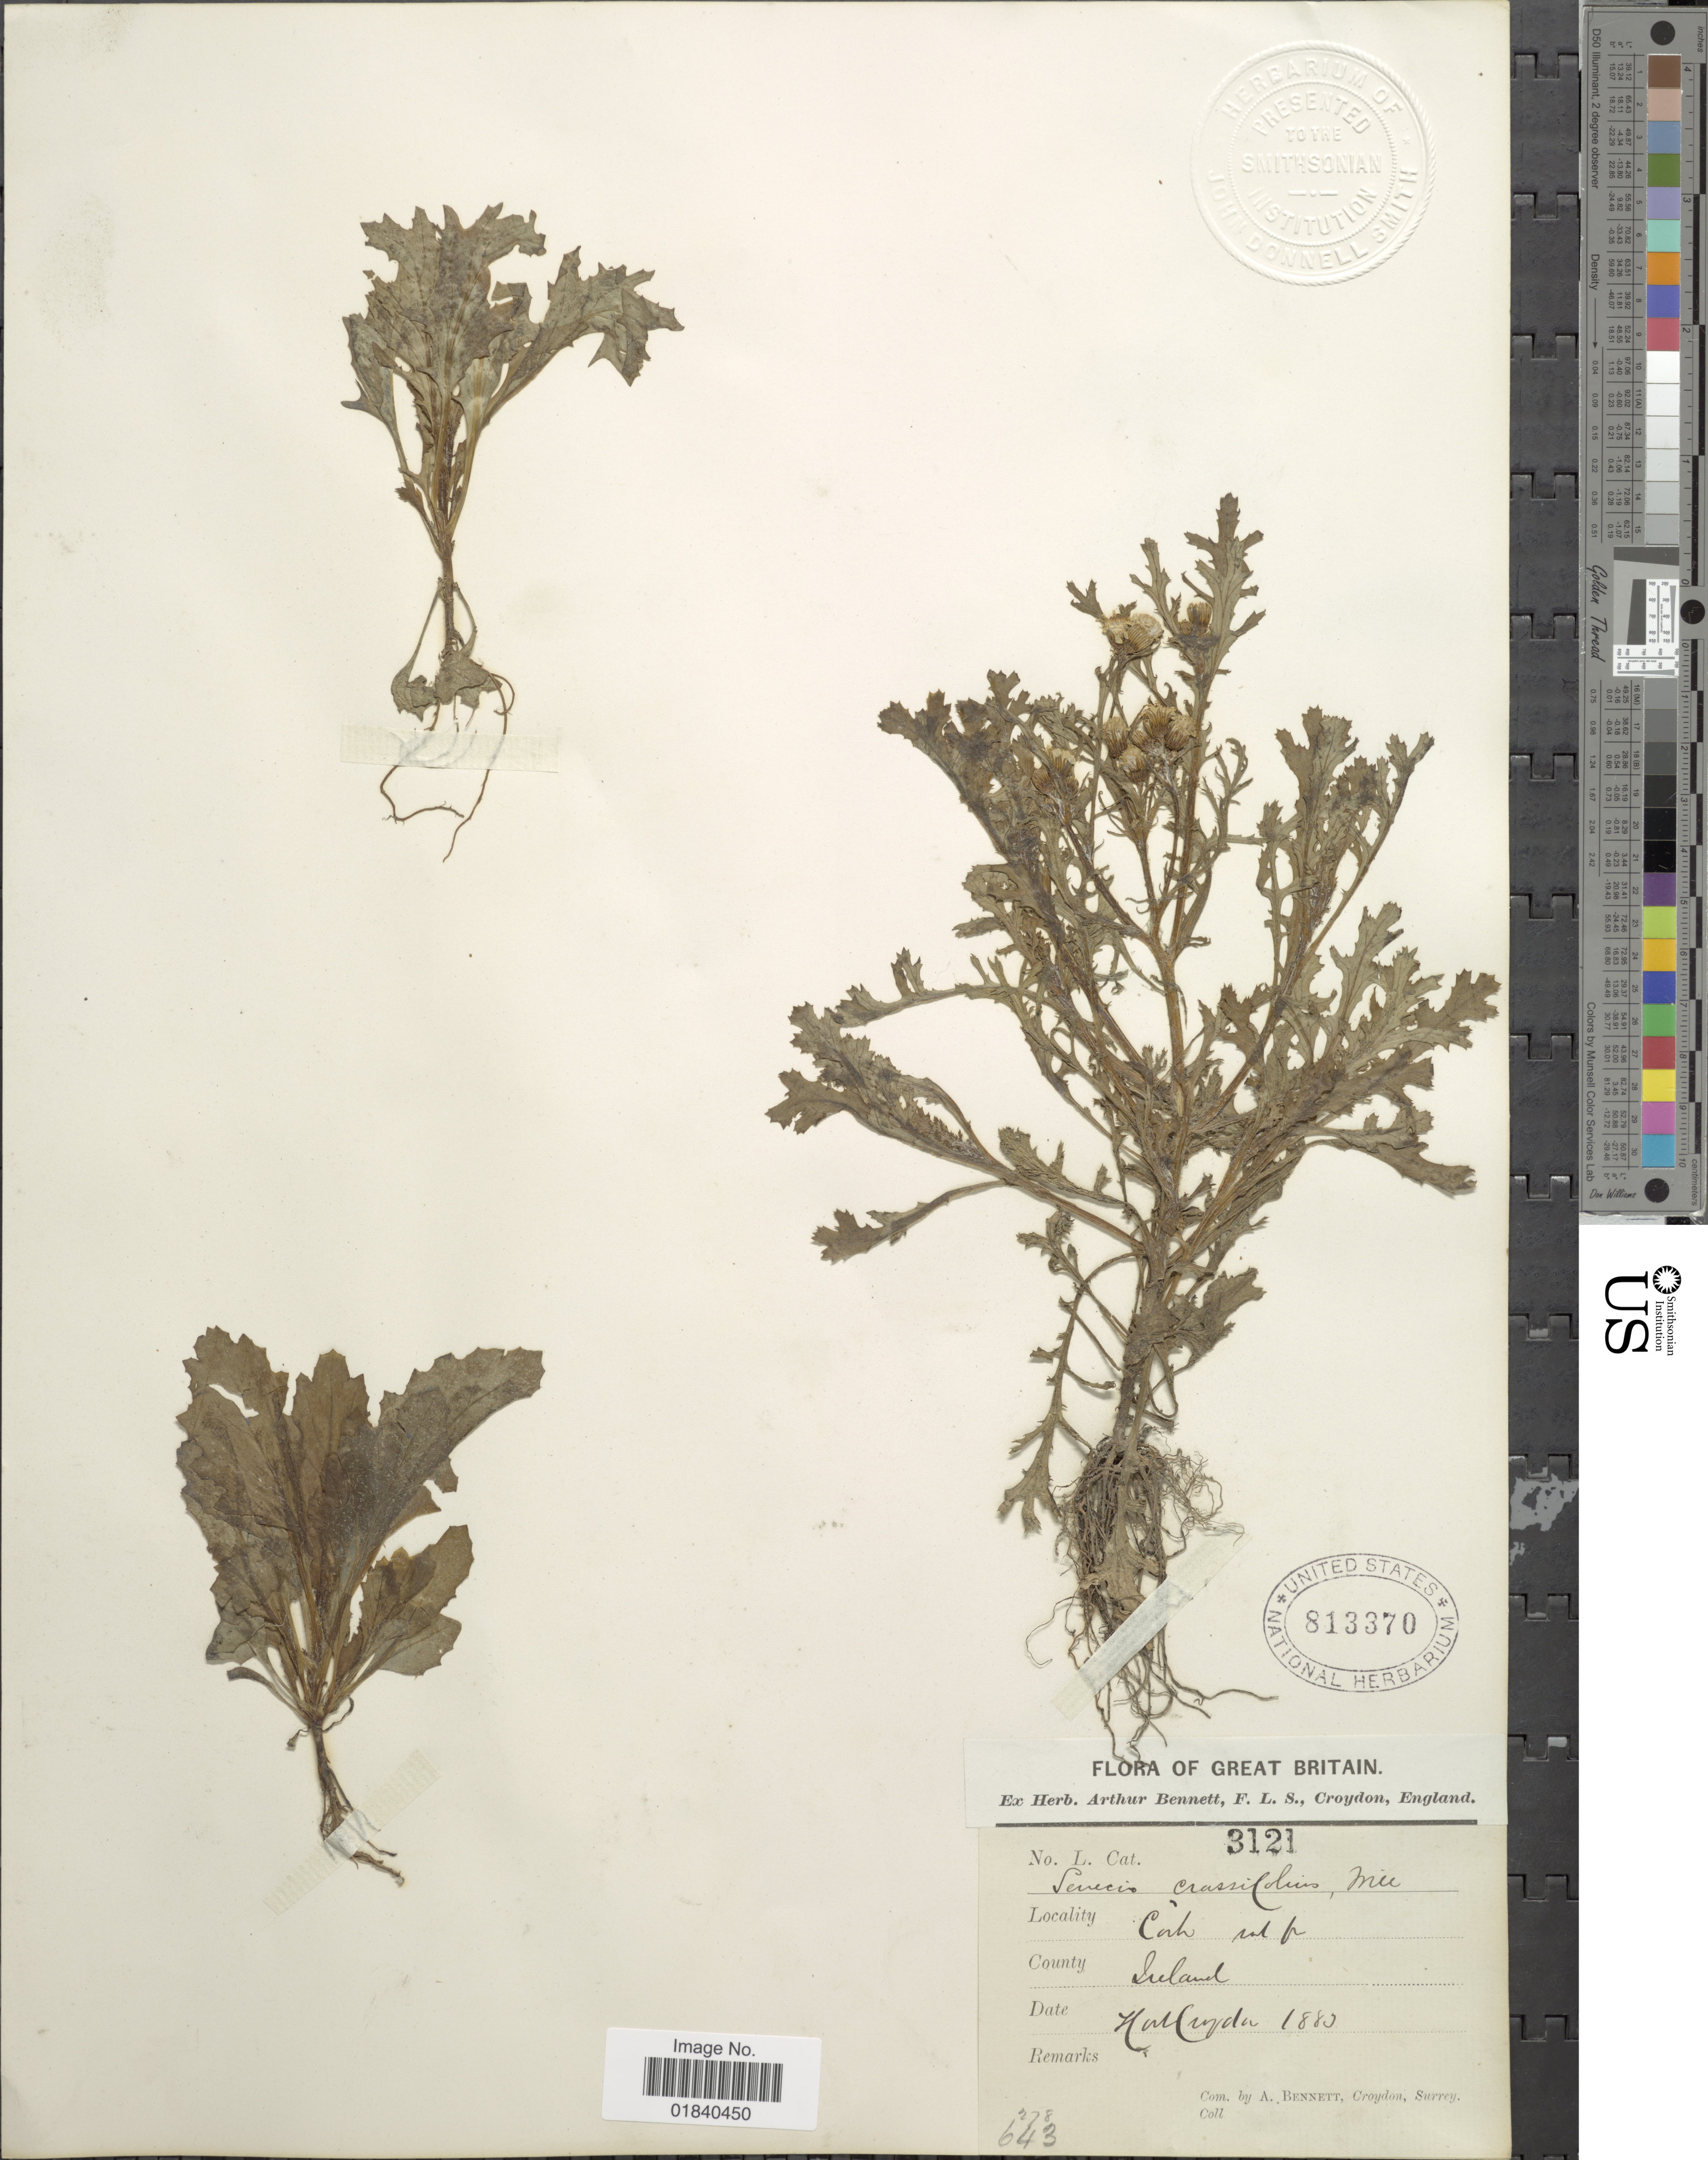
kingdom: Plantae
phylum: Tracheophyta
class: Magnoliopsida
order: Asterales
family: Asteraceae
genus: Senecio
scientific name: Senecio leucanthemifolius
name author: Poir.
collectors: A. Bennett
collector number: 3121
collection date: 1883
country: United Kingdom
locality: Great Britain. Coih [interpreted] [illegible text] County Ireland. Hort Croyden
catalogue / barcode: US 813370